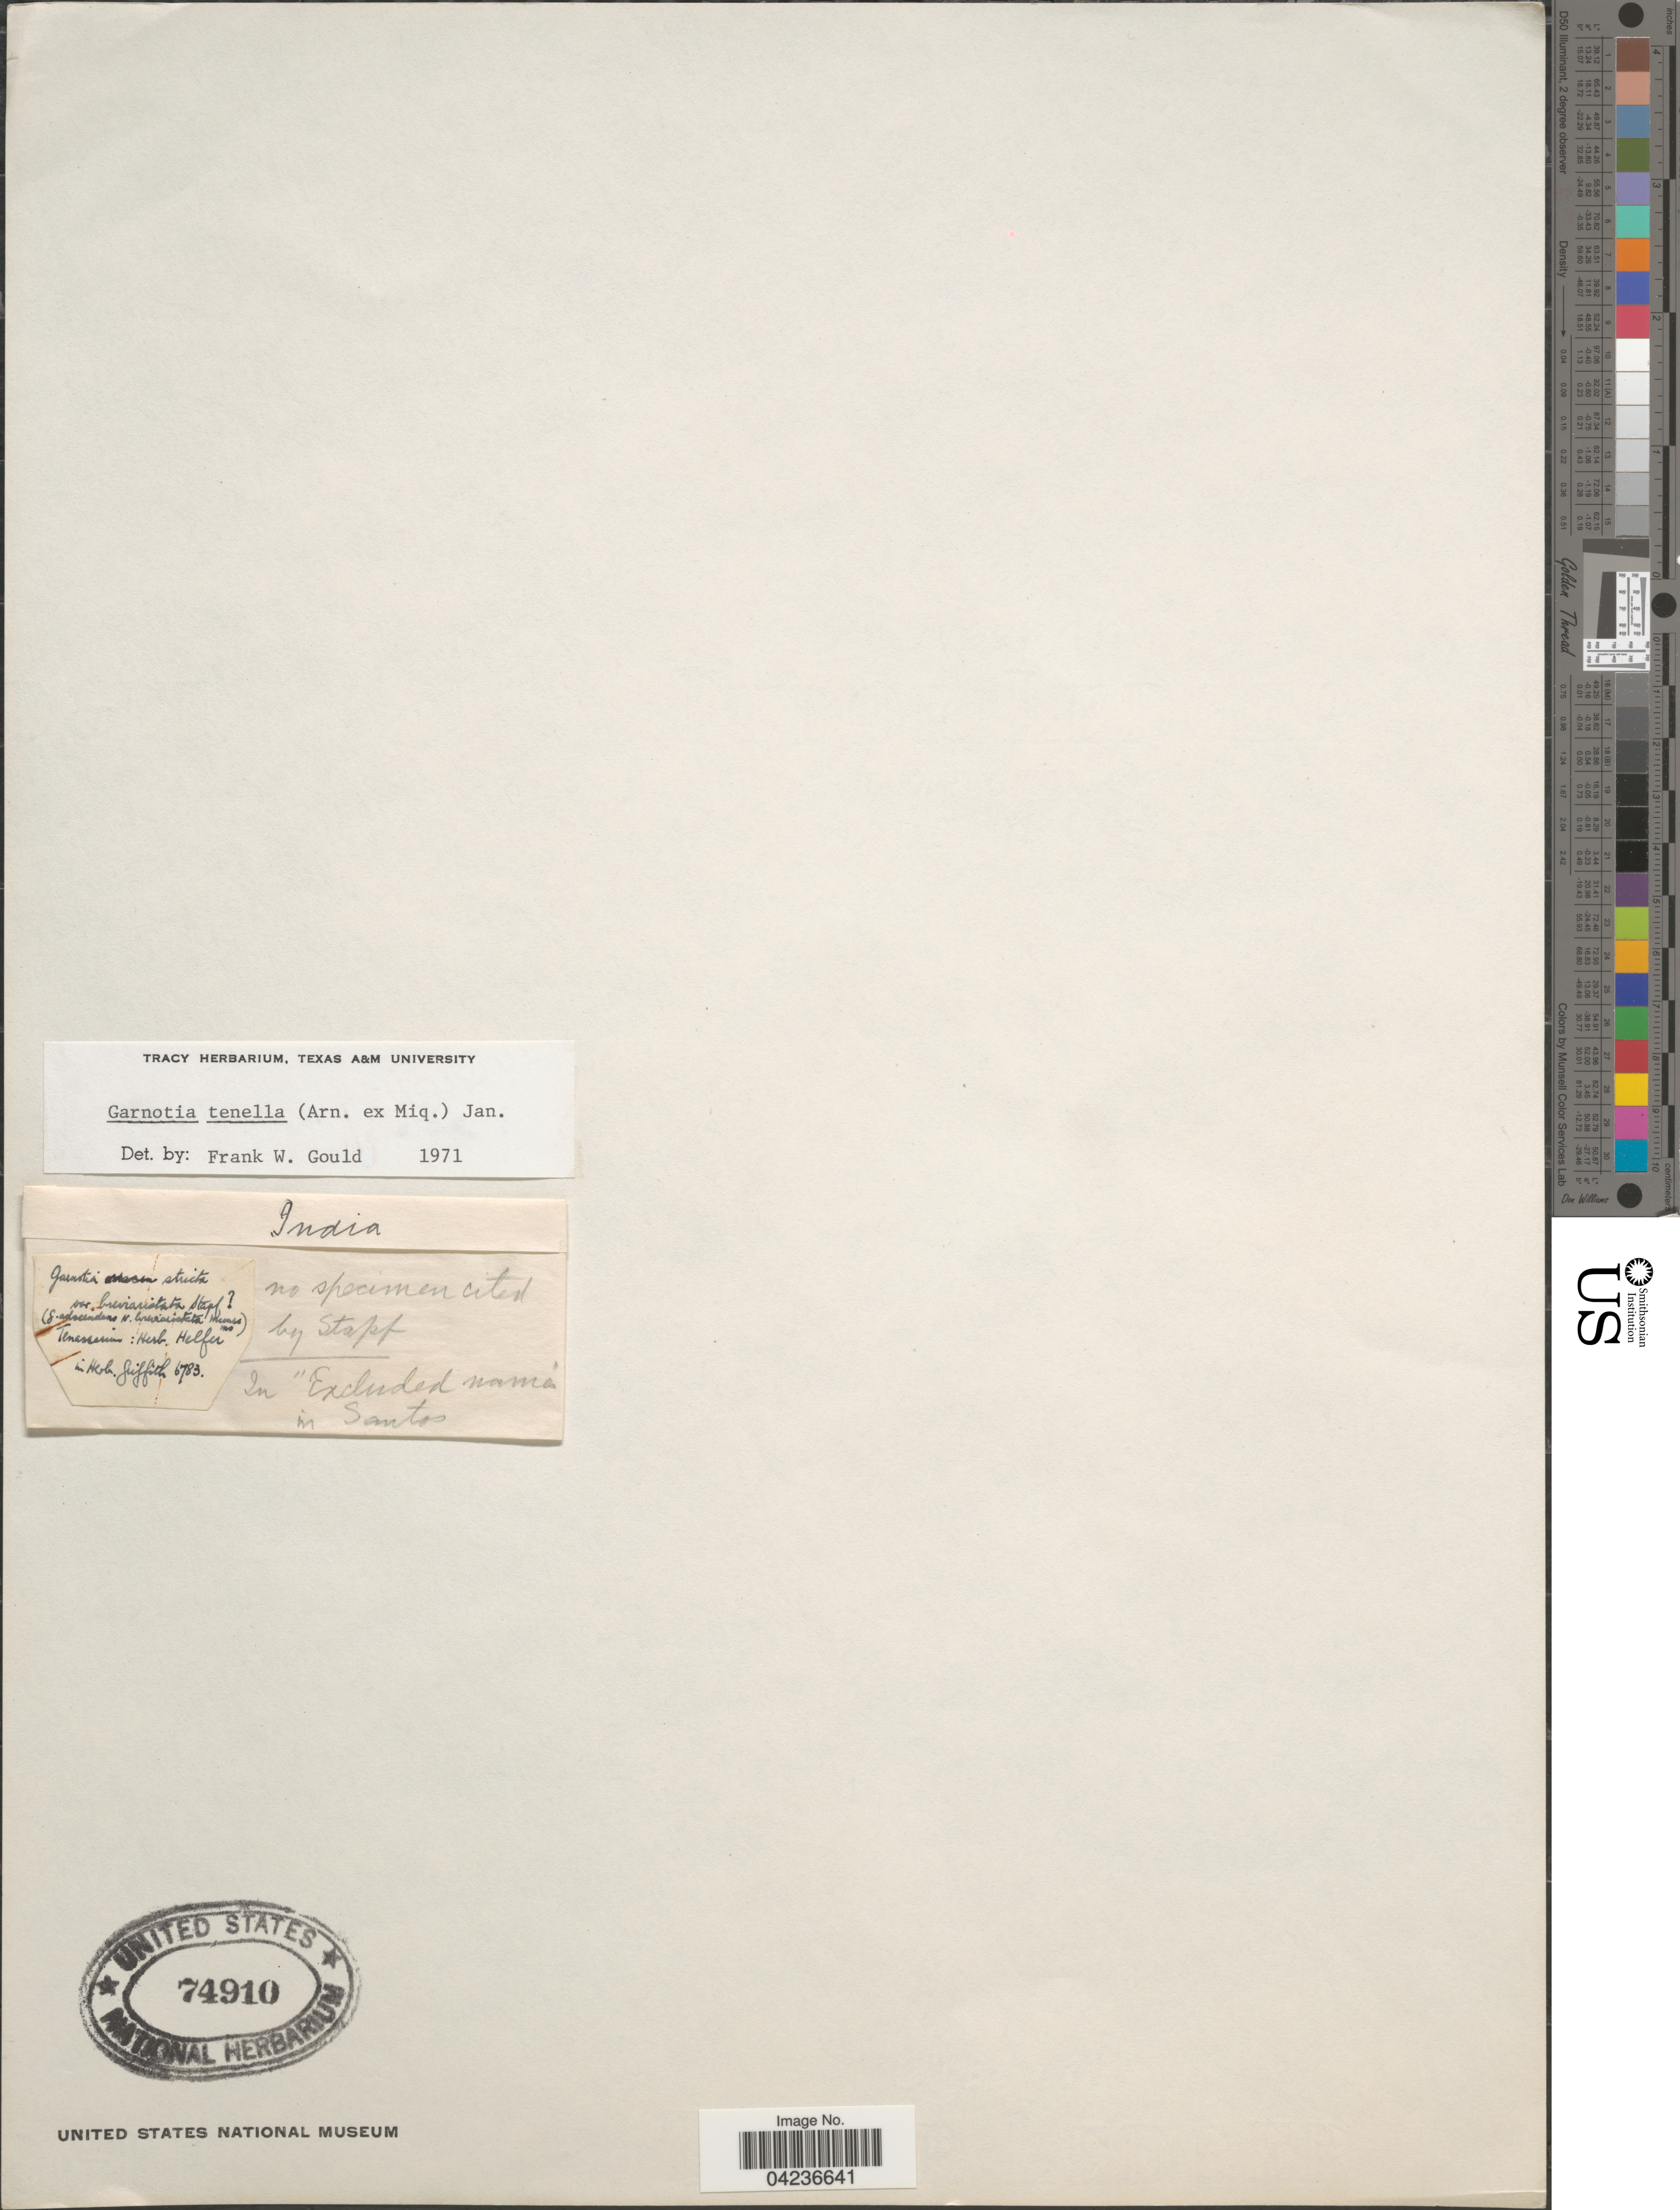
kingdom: Plantae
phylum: Tracheophyta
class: Liliopsida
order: Poales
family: Poaceae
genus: Garnotia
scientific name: Garnotia tenella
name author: (Arn. ex Miq.) Miq.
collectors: ex herb. Griffith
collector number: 6783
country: India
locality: Tenasarium [interpreted].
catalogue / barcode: US 74910